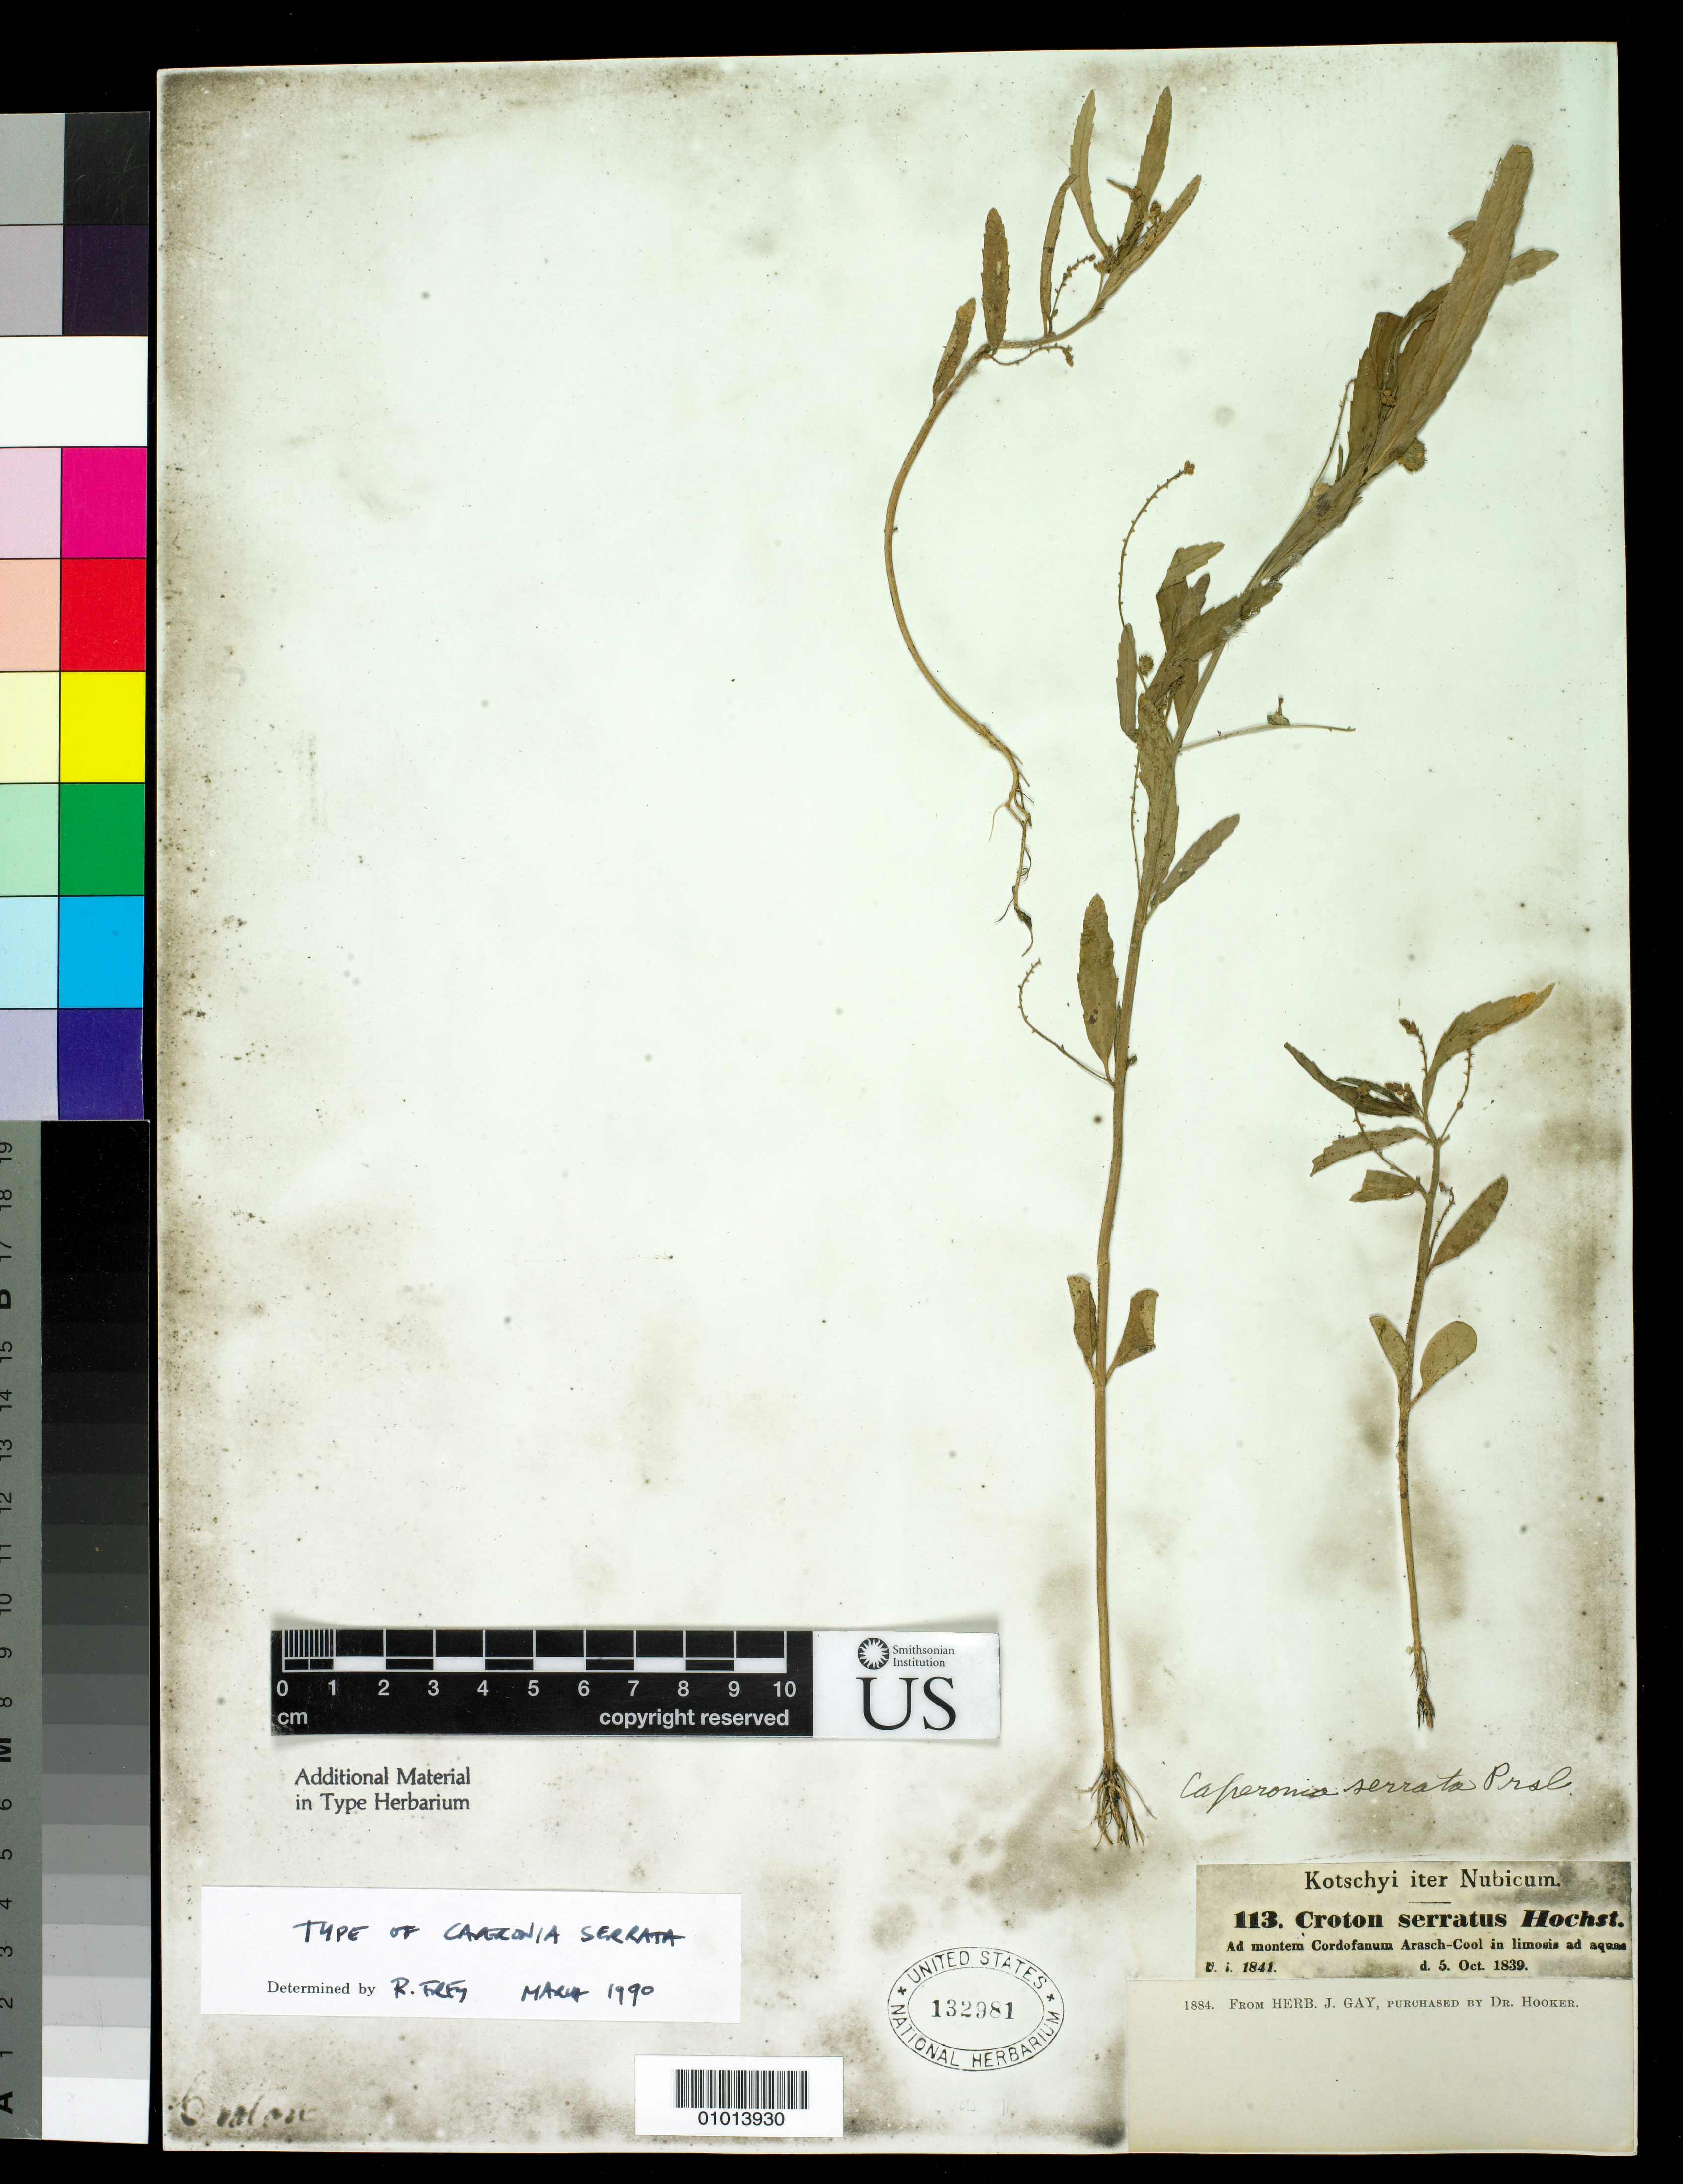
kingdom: Plantae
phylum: Tracheophyta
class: Magnoliopsida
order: Malpighiales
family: Euphorbiaceae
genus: Lepidococca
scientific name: Lepidococca serrata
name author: Turcz.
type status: Isosyntype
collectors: K. G. Kotschy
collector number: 113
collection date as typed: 05 Oct 1839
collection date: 1839-10-05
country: Sudan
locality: Ad montem Cordofanum Arasch-Cool in limosis as aquae.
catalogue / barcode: US 132981